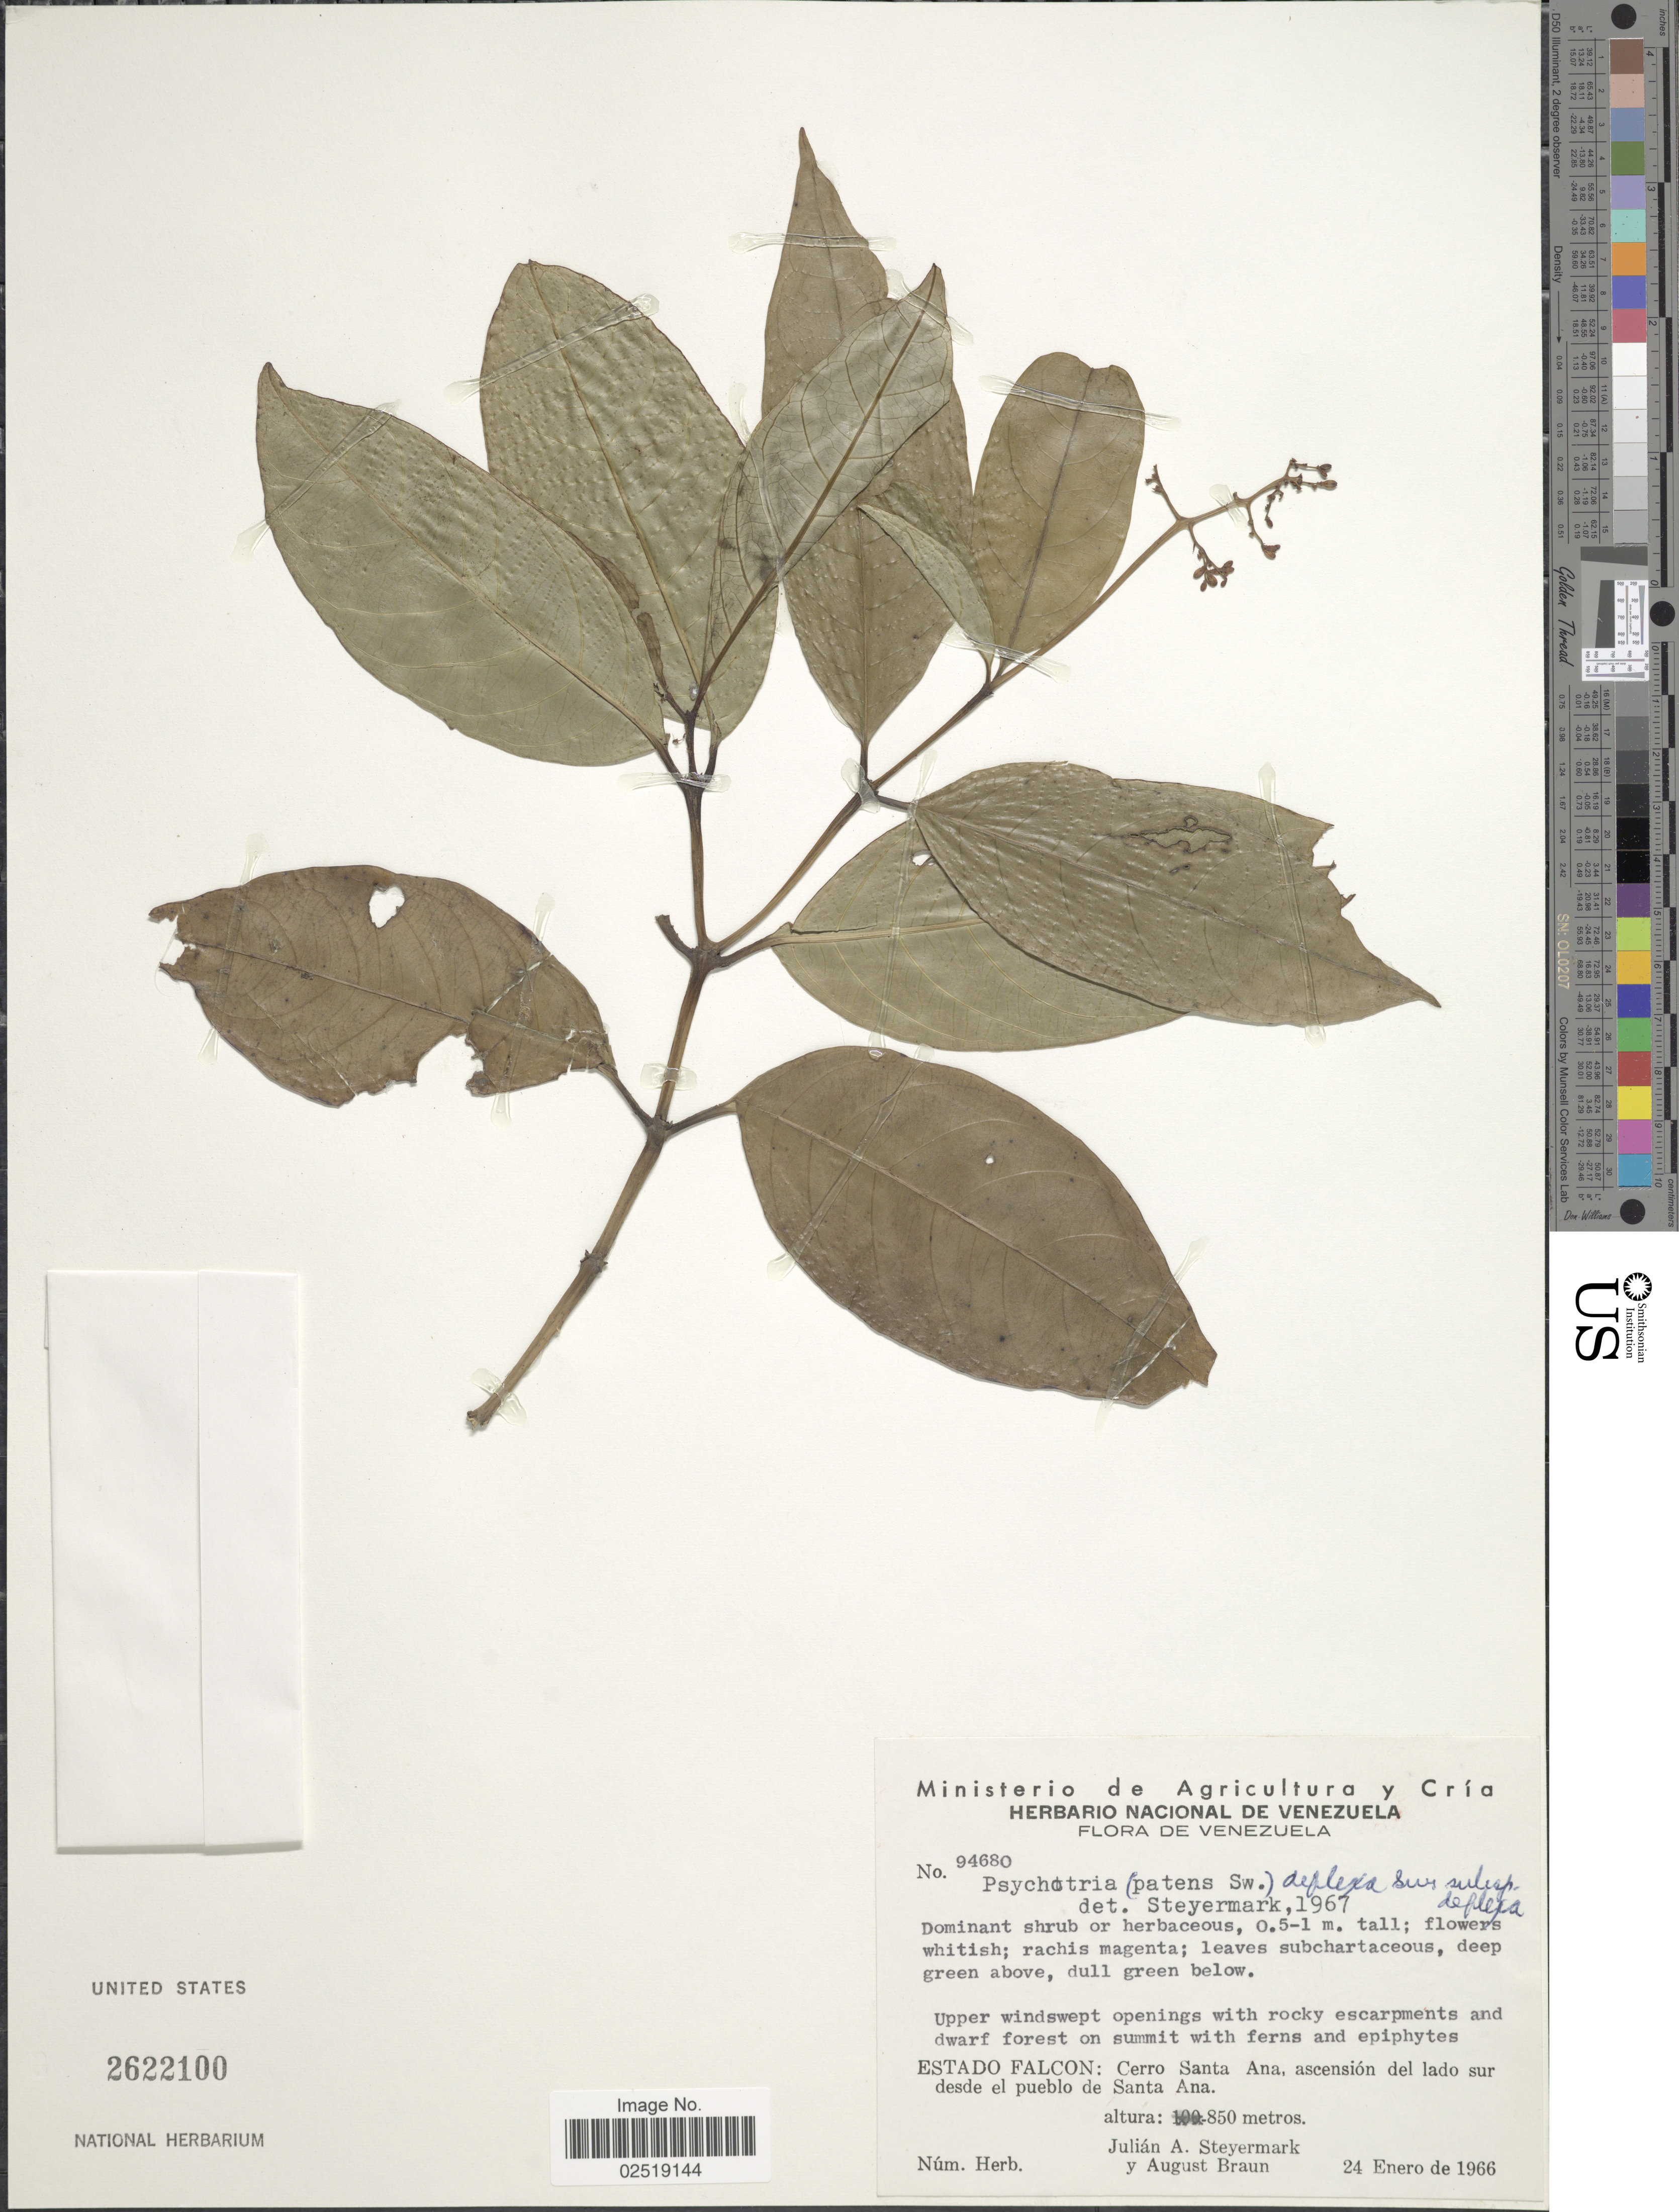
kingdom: Plantae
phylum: Tracheophyta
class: Magnoliopsida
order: Gentianales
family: Rubiaceae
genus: Psychotria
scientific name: Psychotria deflexa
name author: DC.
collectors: J. Steyermark & A. Braun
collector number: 94680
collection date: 1966-01-24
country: Venezuela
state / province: Falcón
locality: Estado Falcon: Cerro Santa Ana, ascension del lado sur desde el pueblo de Santa Ana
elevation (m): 850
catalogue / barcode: US 2622100